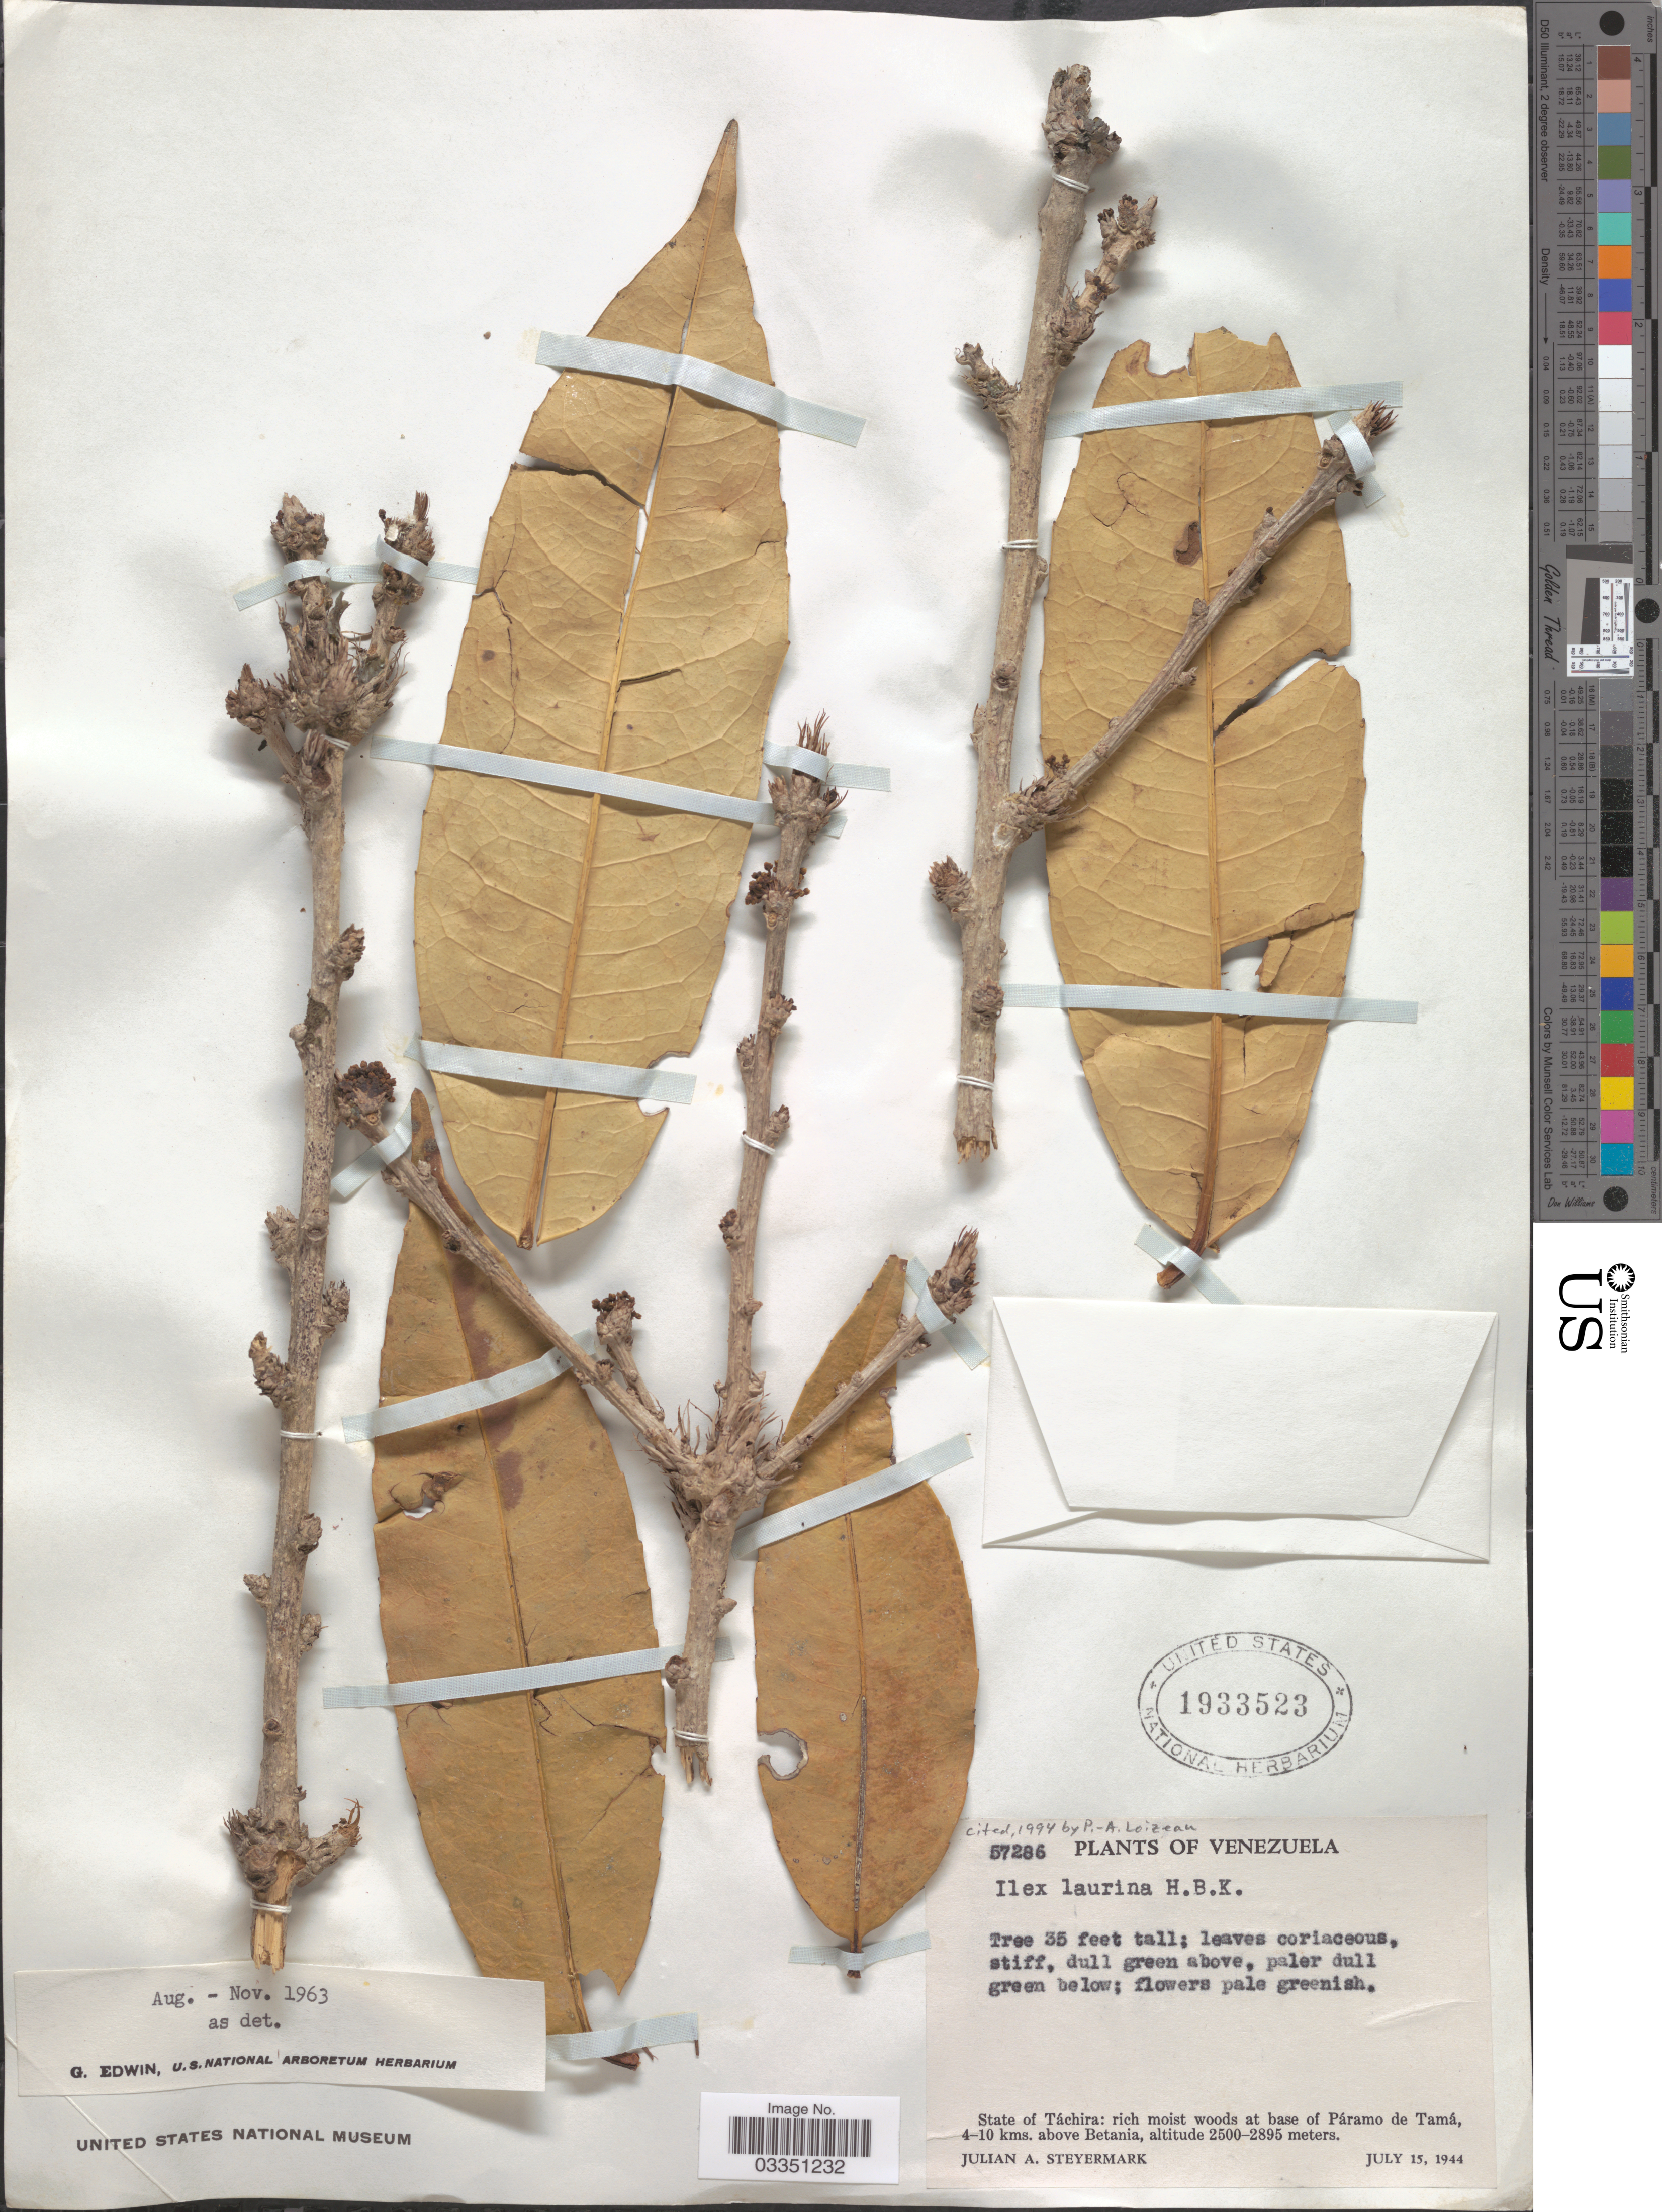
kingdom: Plantae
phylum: Tracheophyta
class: Magnoliopsida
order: Aquifoliales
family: Aquifoliaceae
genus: Ilex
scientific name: Ilex laurina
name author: Kunth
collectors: J. Steyermark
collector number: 57286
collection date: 1944-07-15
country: Venezuela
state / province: Tachira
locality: Rich moist woods at base of Páramo de Tamá, 4-10 kms. above Betania.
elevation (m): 2500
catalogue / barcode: US 1933523